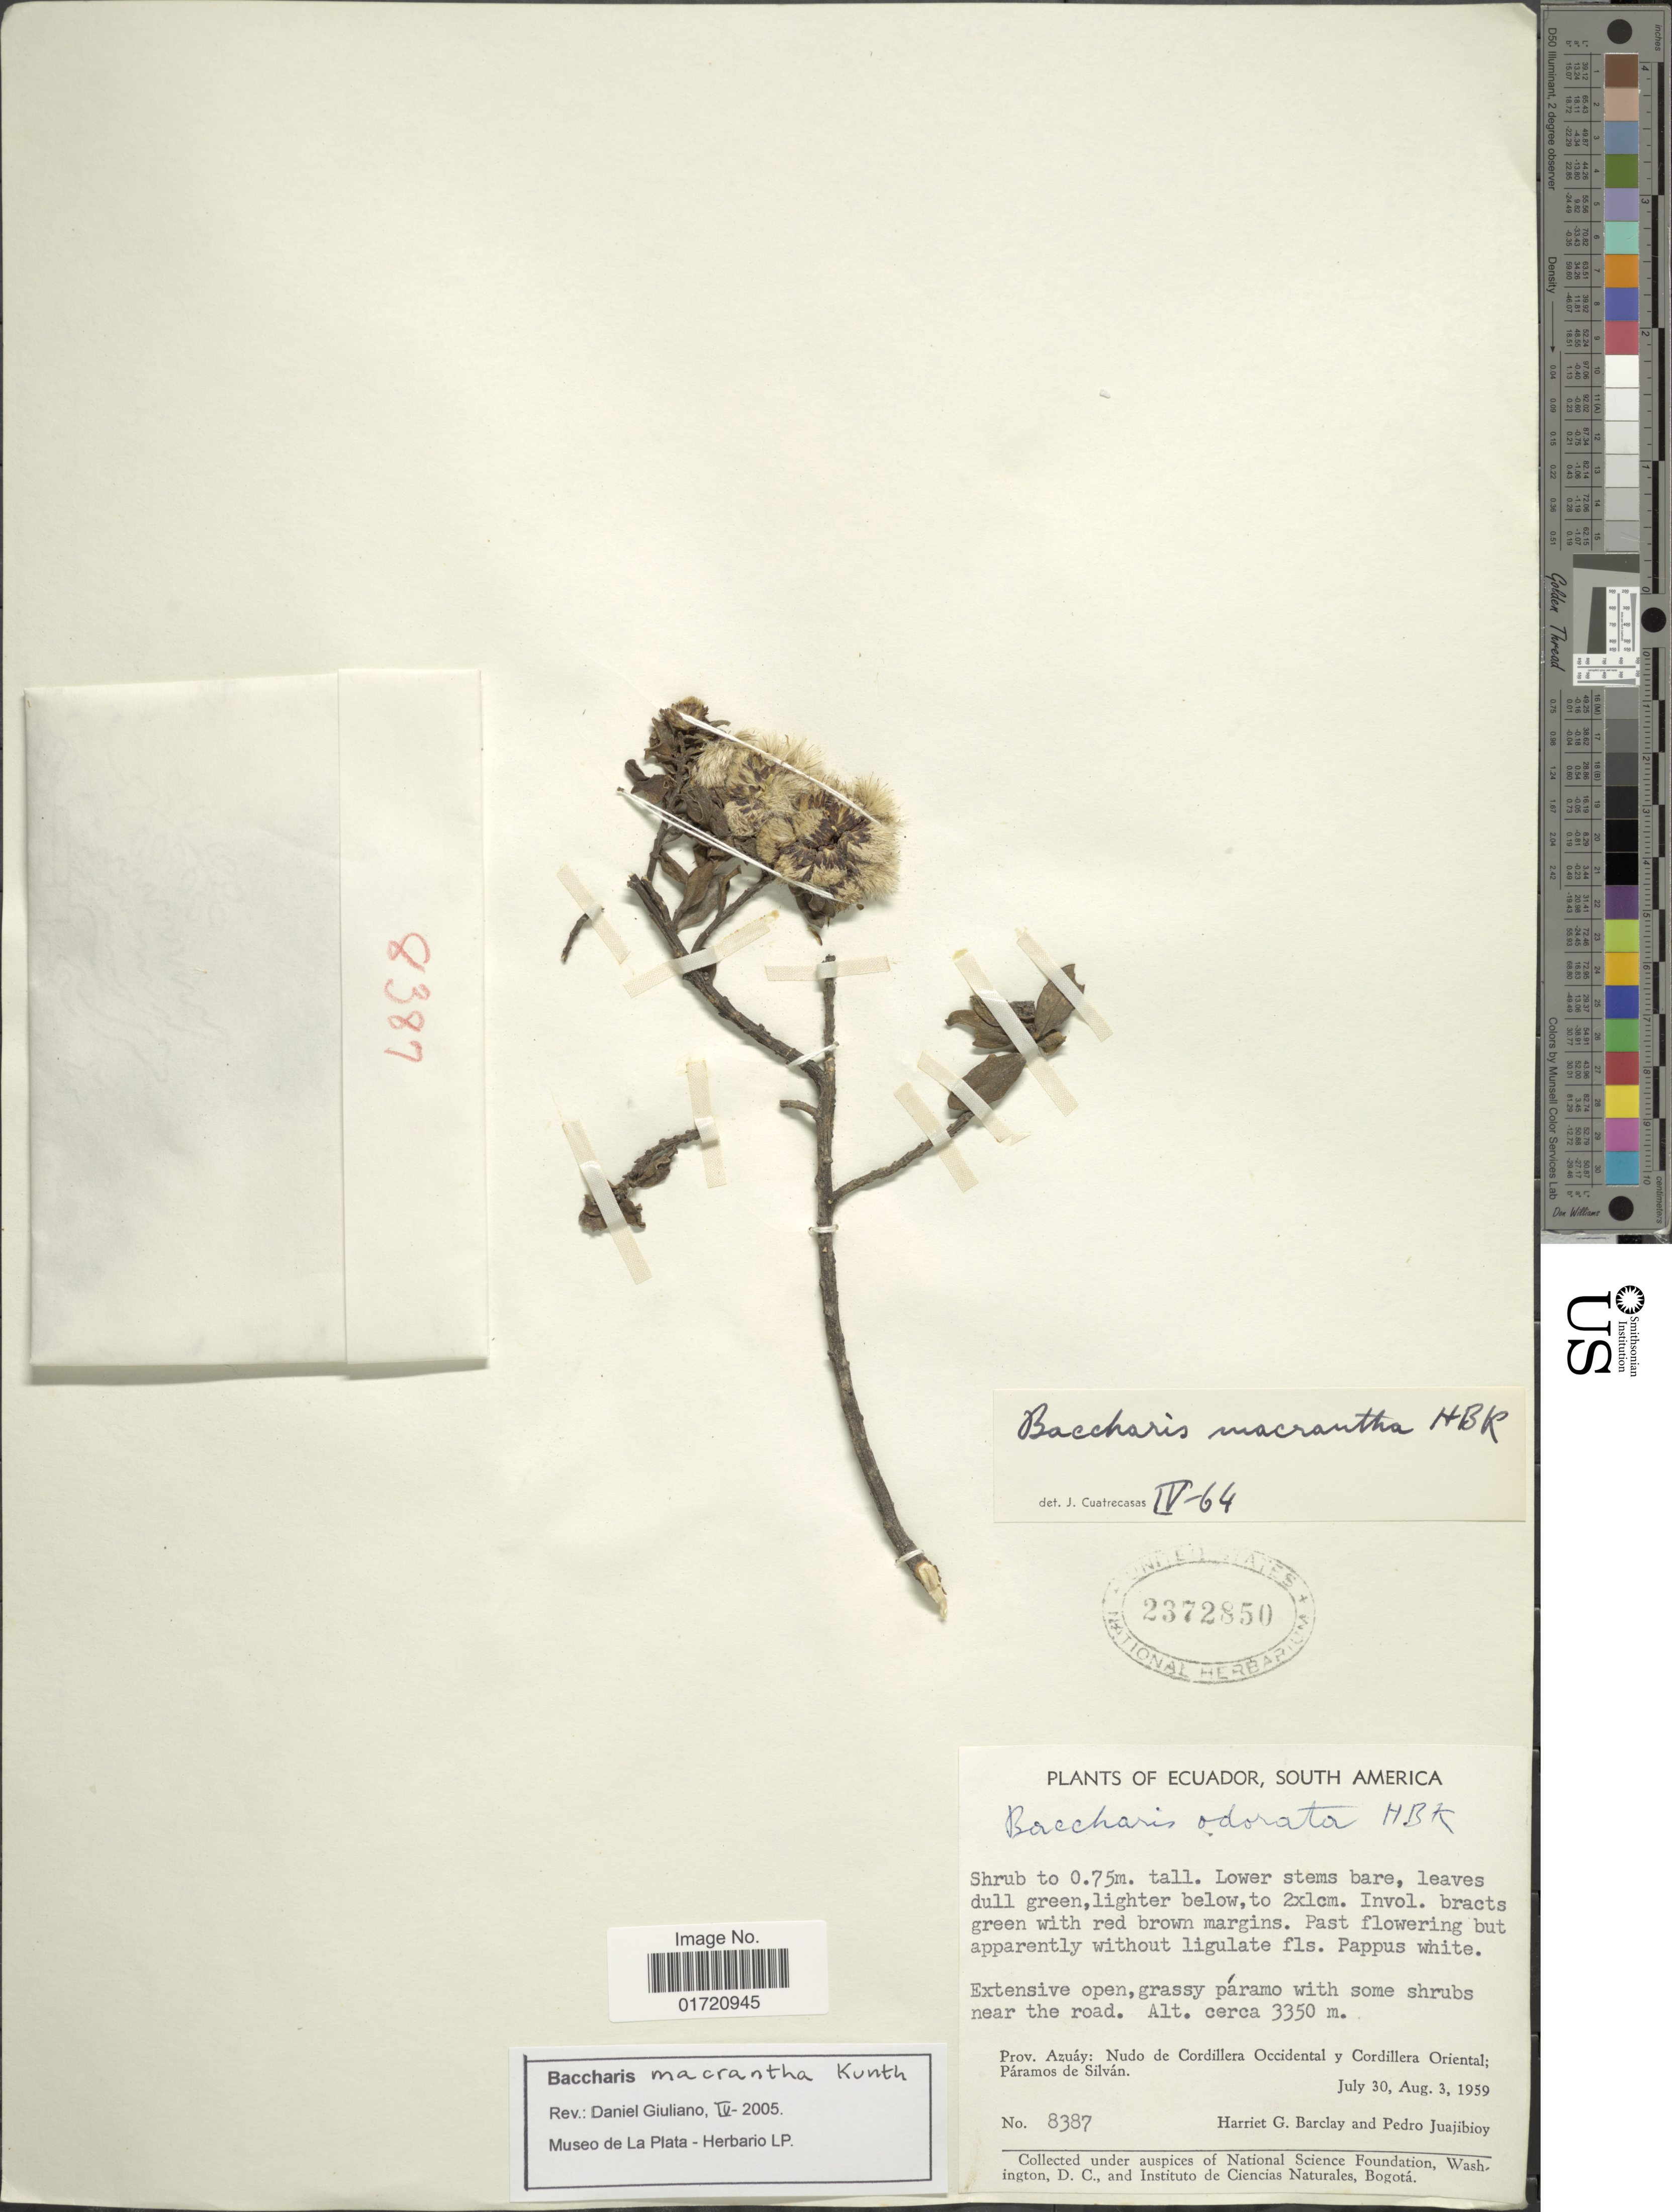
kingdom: Plantae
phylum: Tracheophyta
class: Magnoliopsida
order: Asterales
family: Asteraceae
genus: Baccharis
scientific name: Baccharis macrantha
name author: Kunth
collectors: H. G. Barclay & P. Juajibioy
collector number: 8387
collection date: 1959-07-30/1959-08-03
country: Ecuador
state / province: Azuay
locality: South America, Nudo de Cordillera Occidental y Cordillera Oriental, Paramos de Silvan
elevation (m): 3350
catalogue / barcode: US 2372850